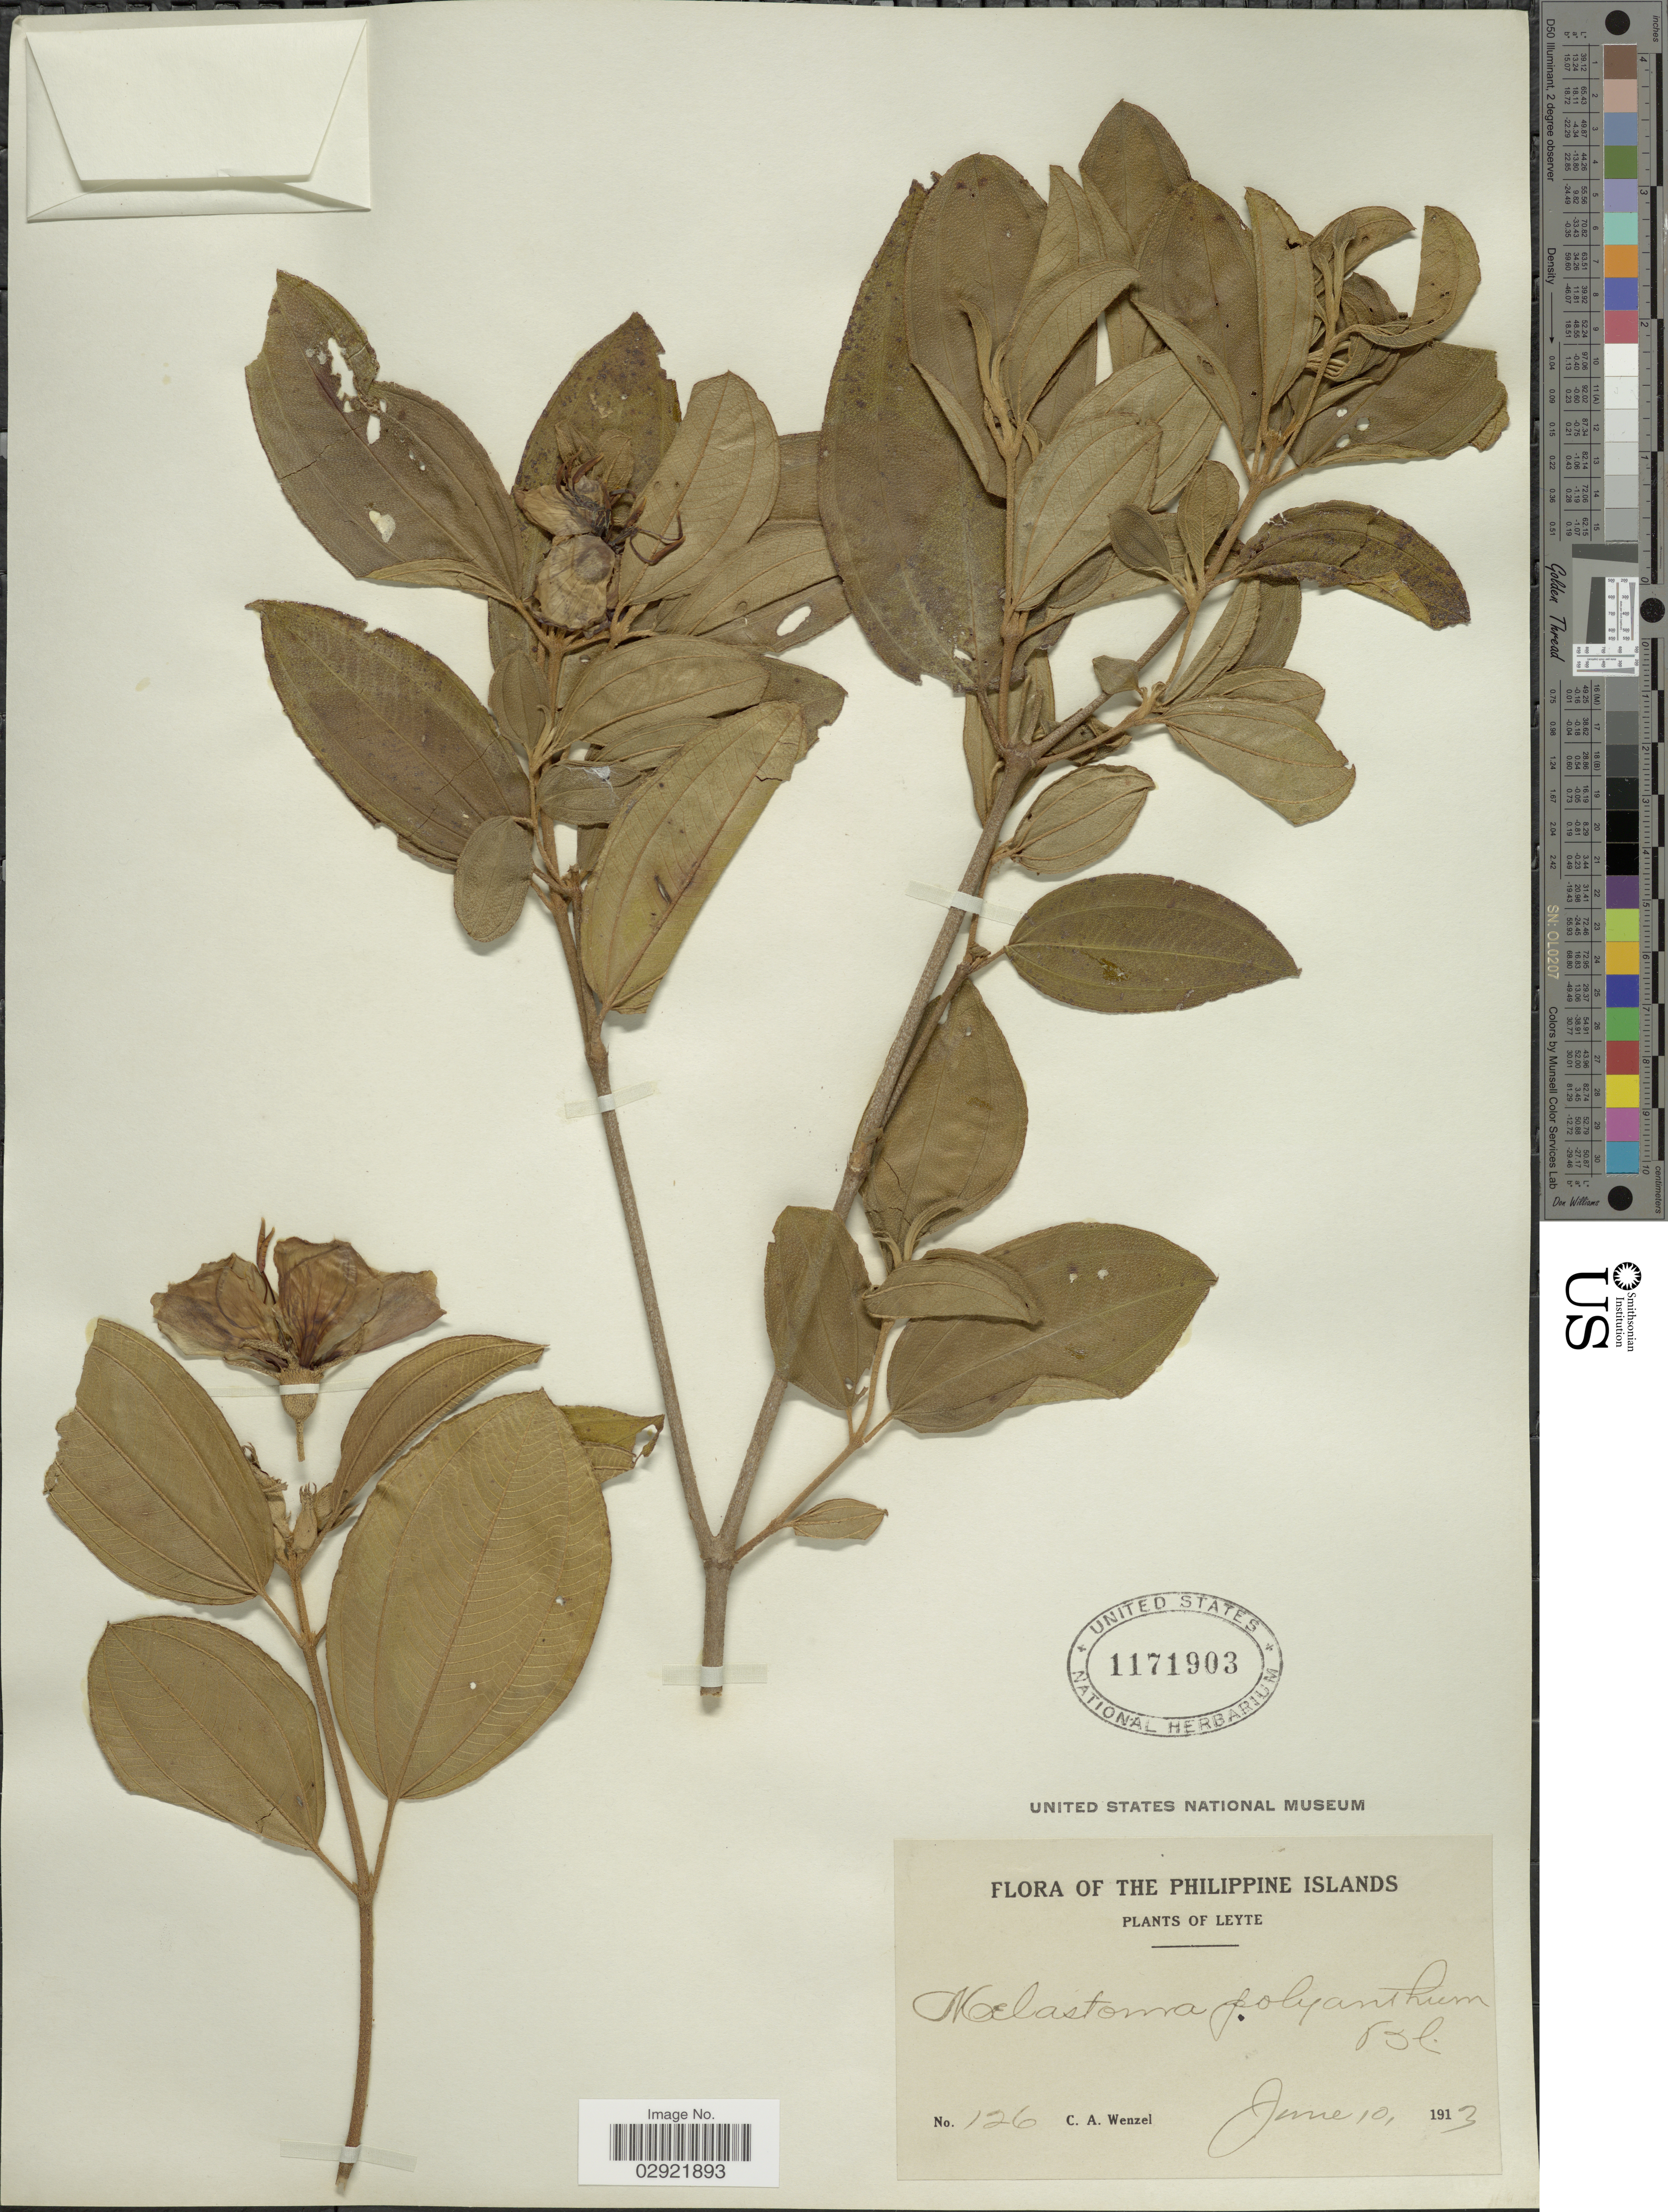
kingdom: Plantae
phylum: Tracheophyta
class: Magnoliopsida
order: Myrtales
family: Melastomataceae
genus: Melastoma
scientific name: Melastoma malabathricum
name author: L.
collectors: C. Wenzel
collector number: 126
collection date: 1913-06-10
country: Philippines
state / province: Eastern Visayas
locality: Leyte.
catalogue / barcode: US 1171903